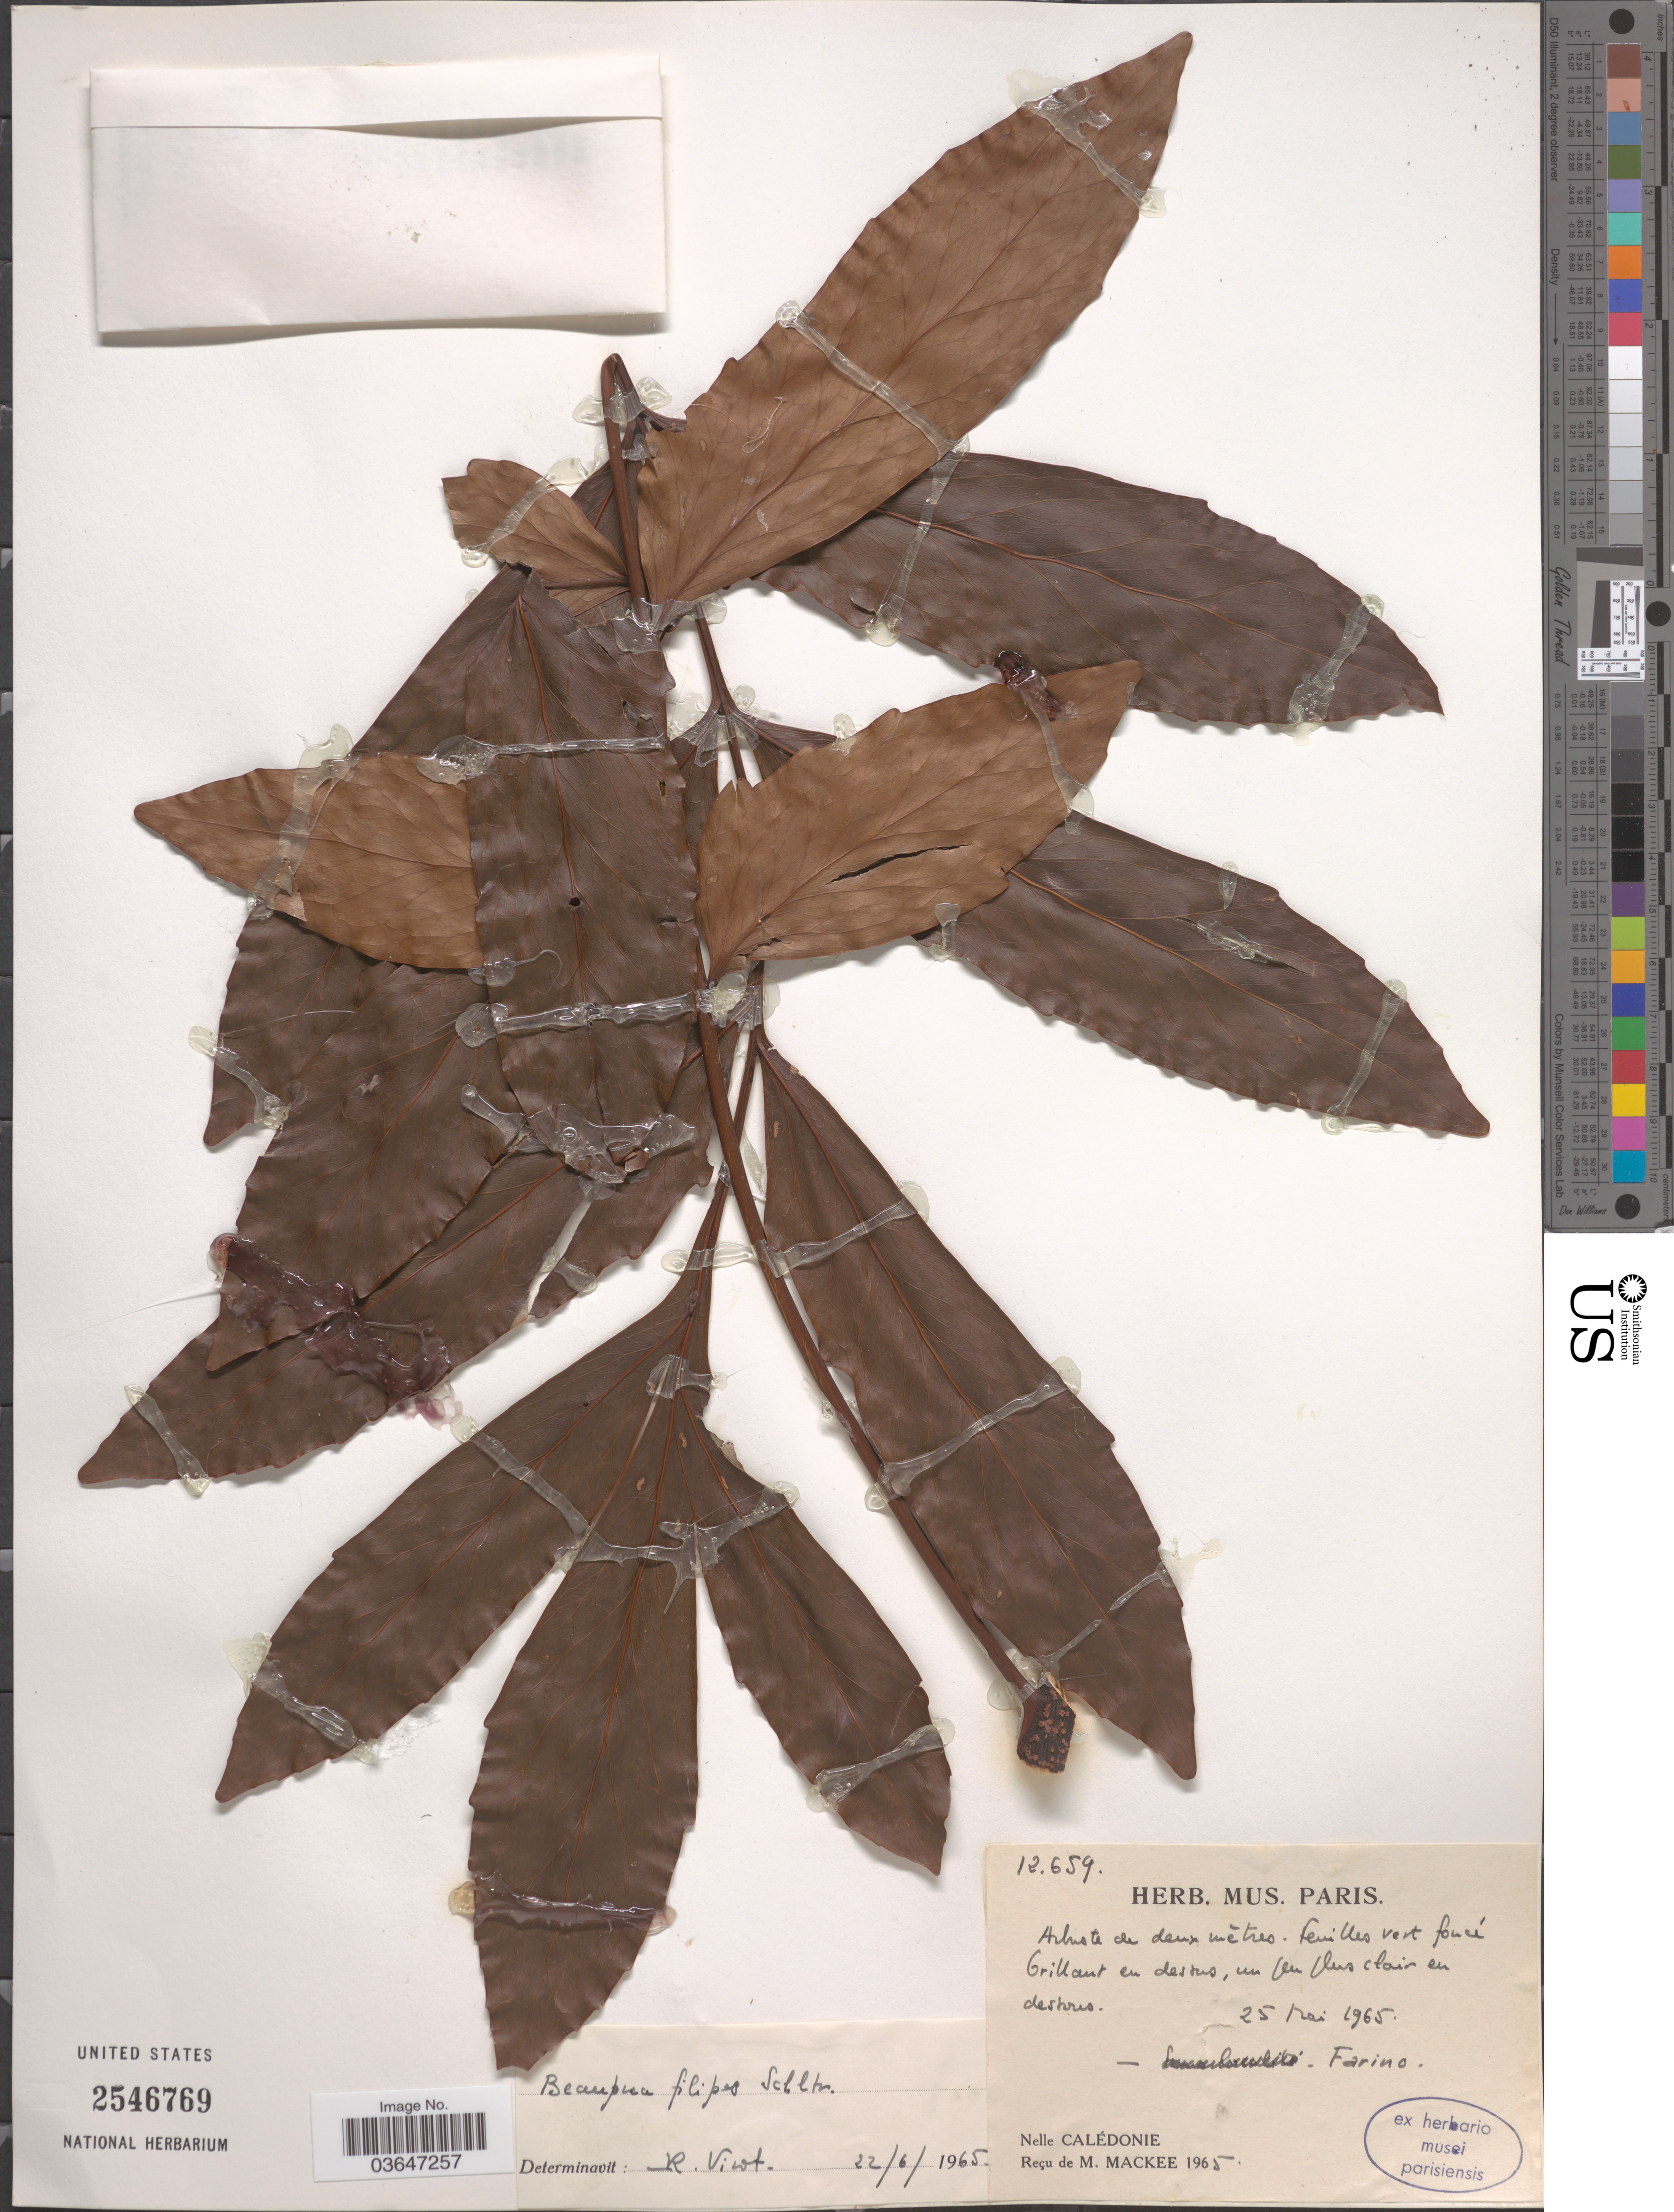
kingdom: Plantae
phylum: Tracheophyta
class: Magnoliopsida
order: Proteales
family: Proteaceae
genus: Beauprea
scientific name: Beauprea filipes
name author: Schltr.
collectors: M. Mackee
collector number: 12659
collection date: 1965-05-25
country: New Caledonia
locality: Farino.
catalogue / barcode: US 2546769